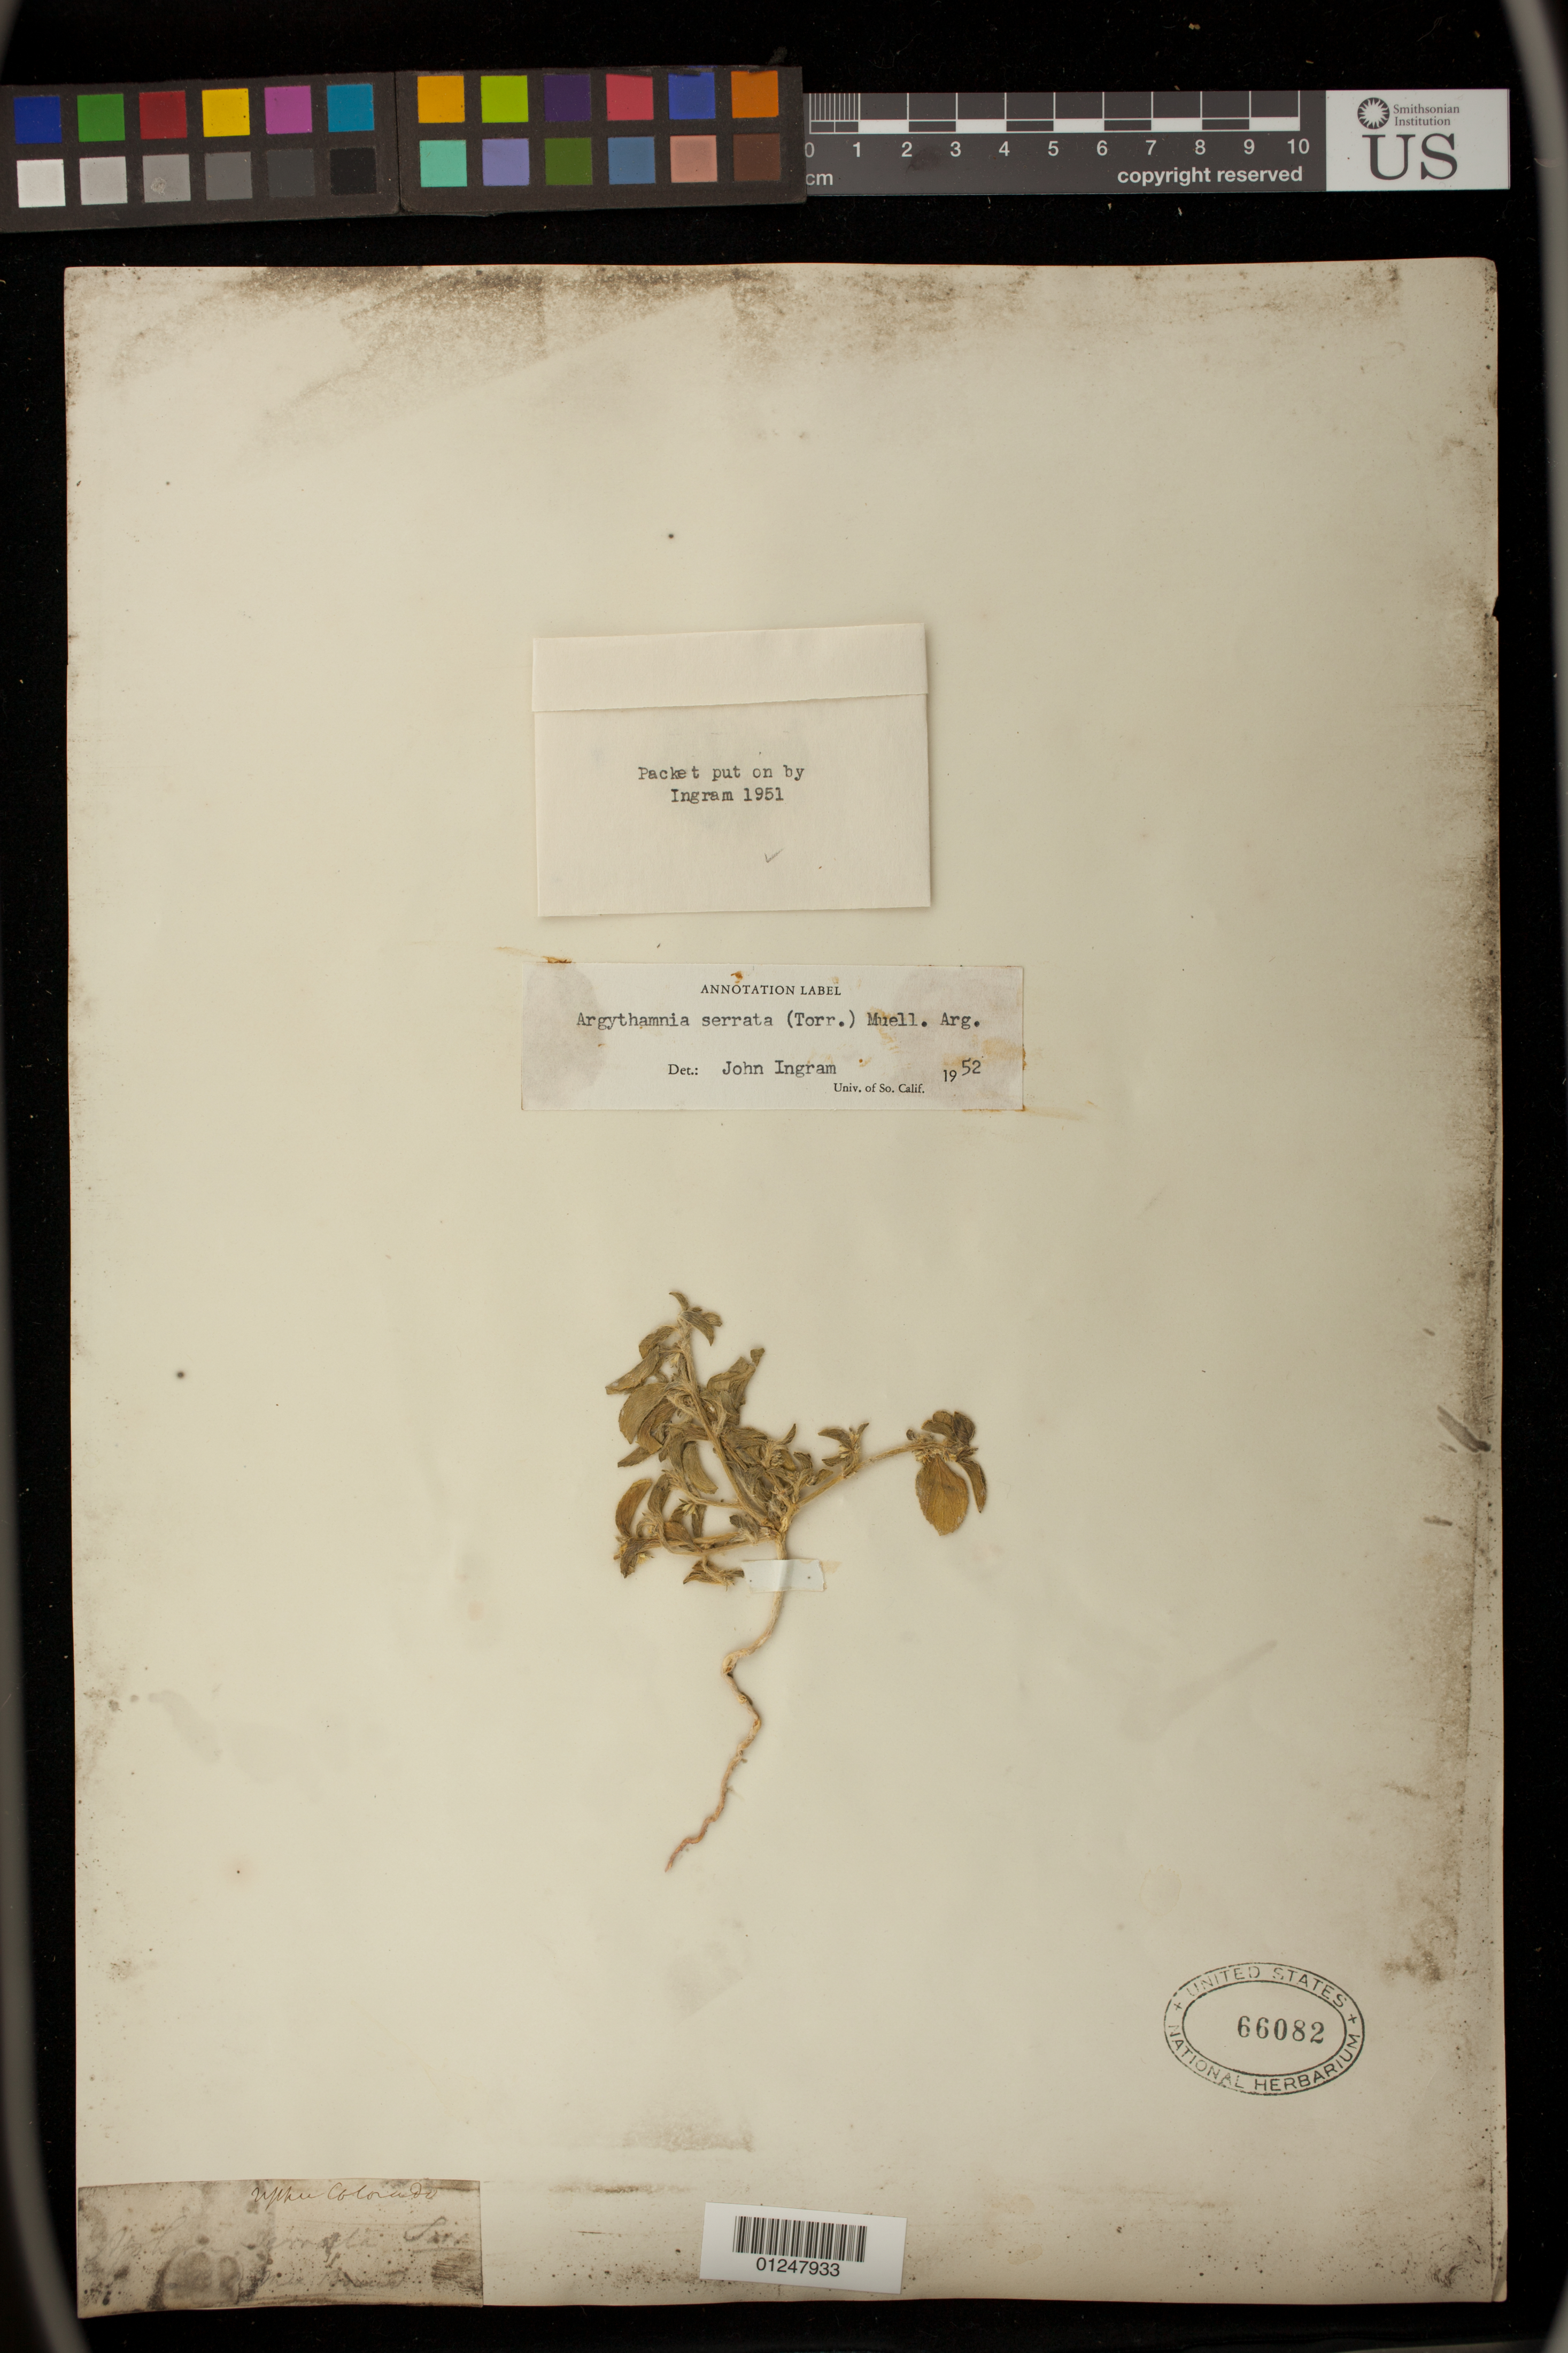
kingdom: Plantae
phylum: Tracheophyta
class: Magnoliopsida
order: Malpighiales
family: Euphorbiaceae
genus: Argythamnia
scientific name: Argythamnia serrata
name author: (Torr.) Müll. Arg.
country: United States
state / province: Colorado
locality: Upper Colorado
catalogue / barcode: US 66082